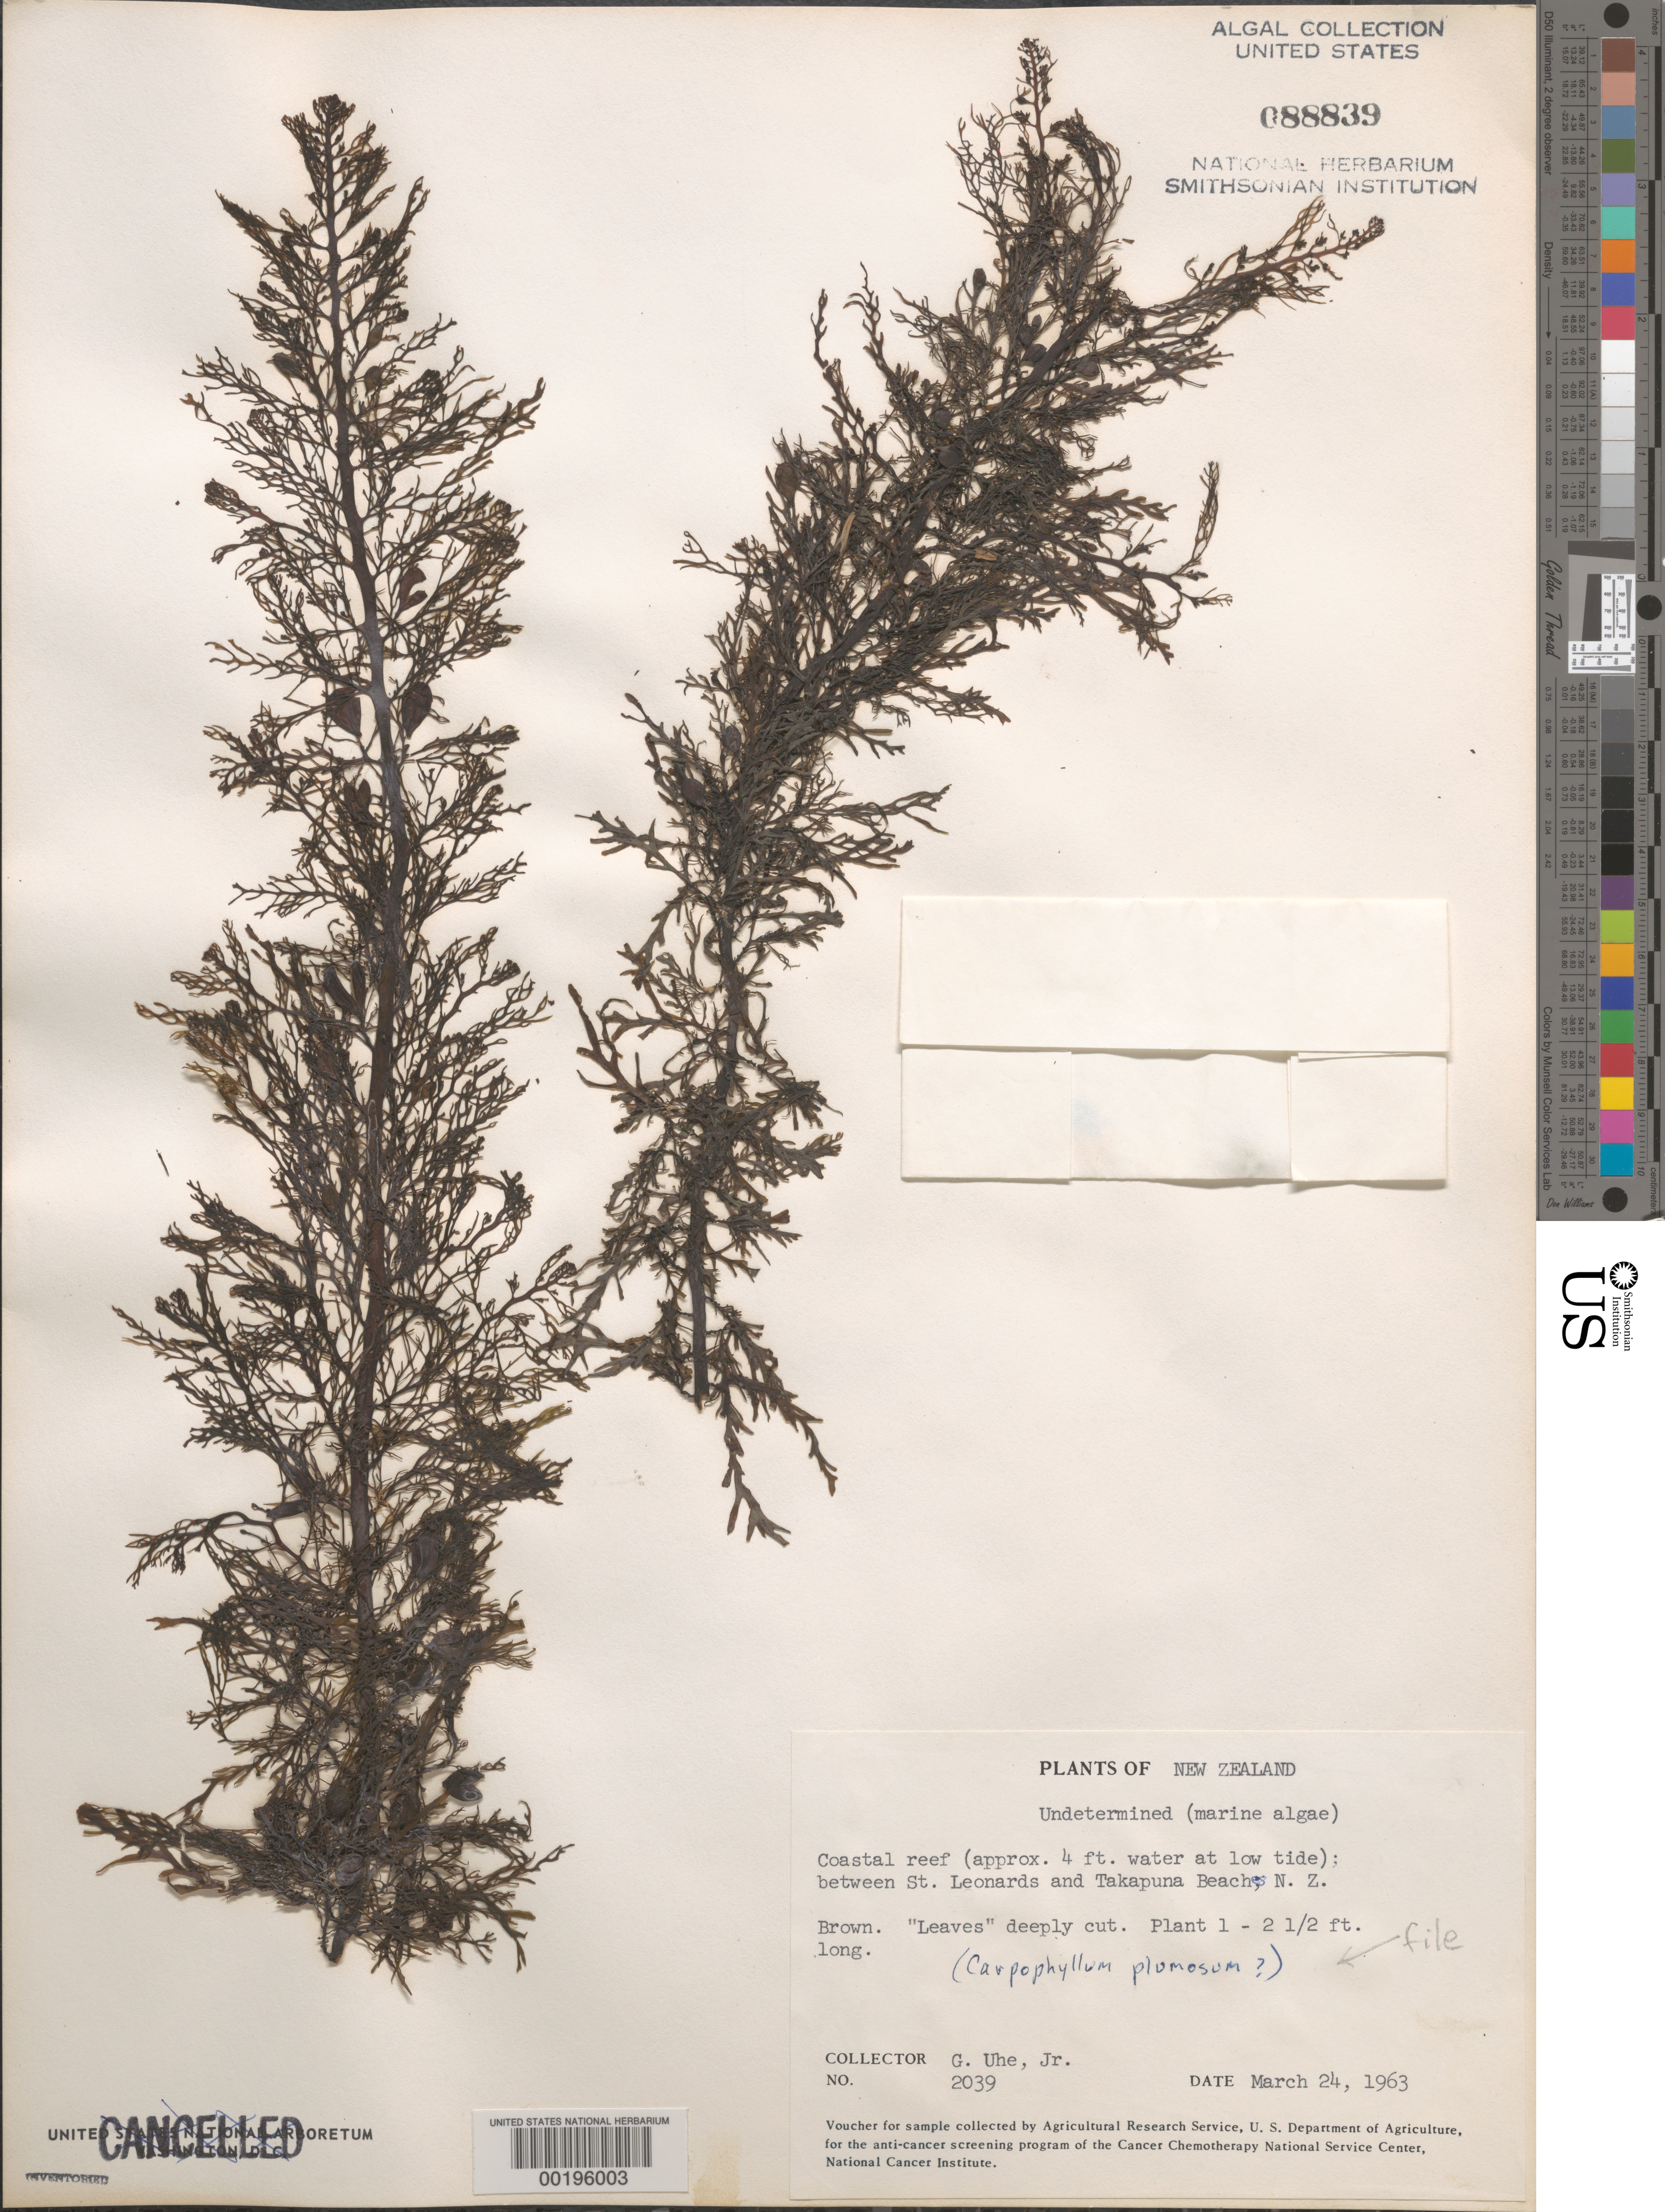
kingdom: Chromista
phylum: Ochrophyta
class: Phaeophyceae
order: Fucales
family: Sargassaceae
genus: Carpophyllum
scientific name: Carpophyllum plumosum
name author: (A. Rich.) J. Agardh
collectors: G. Uhe Jr.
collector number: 2039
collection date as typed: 24 Mar 1963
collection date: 1963-03-24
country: New Zealand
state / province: Auckland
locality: Between takapuna and st. leonards beaches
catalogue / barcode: US 88839